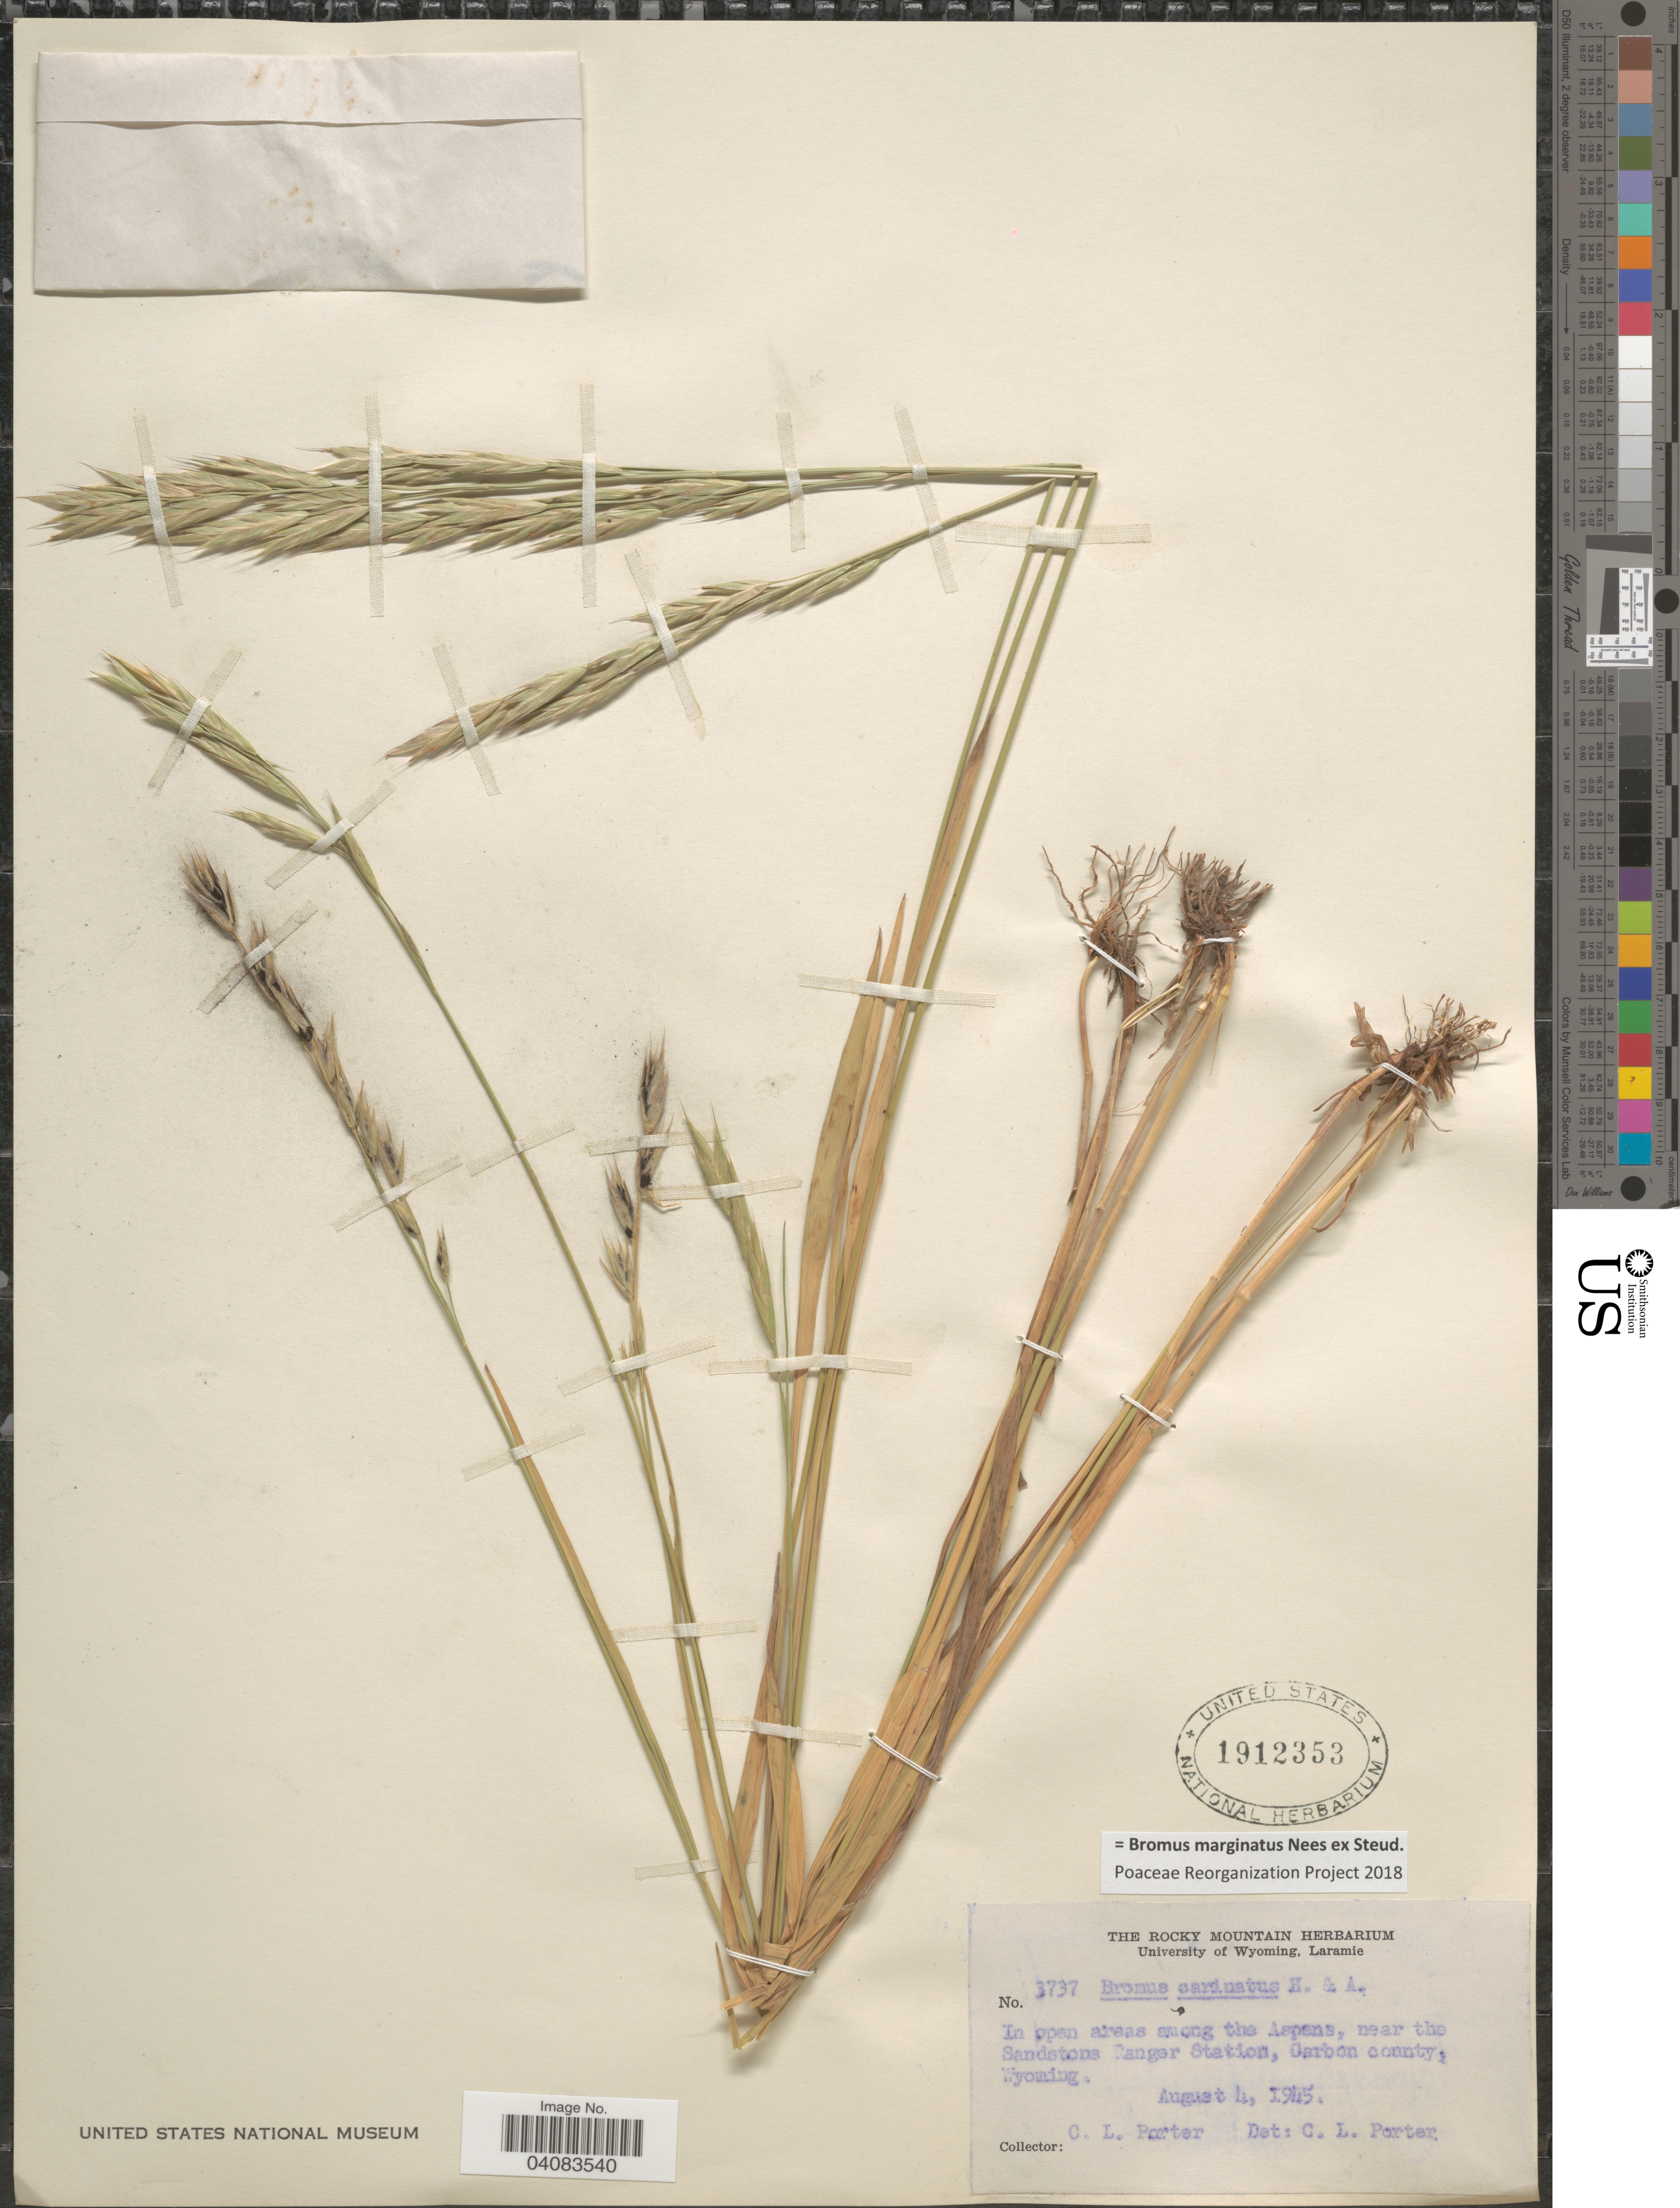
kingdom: Plantae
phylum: Tracheophyta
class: Liliopsida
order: Poales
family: Poaceae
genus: Bromus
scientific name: Bromus marginatus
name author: Nees ex Steud.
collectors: C. L. Porter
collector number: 3737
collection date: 1945-08-04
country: United States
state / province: Wyoming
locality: In open areas among the Aspens, near the Sandstone Ranger Station, Carbon County.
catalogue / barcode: US 1912353